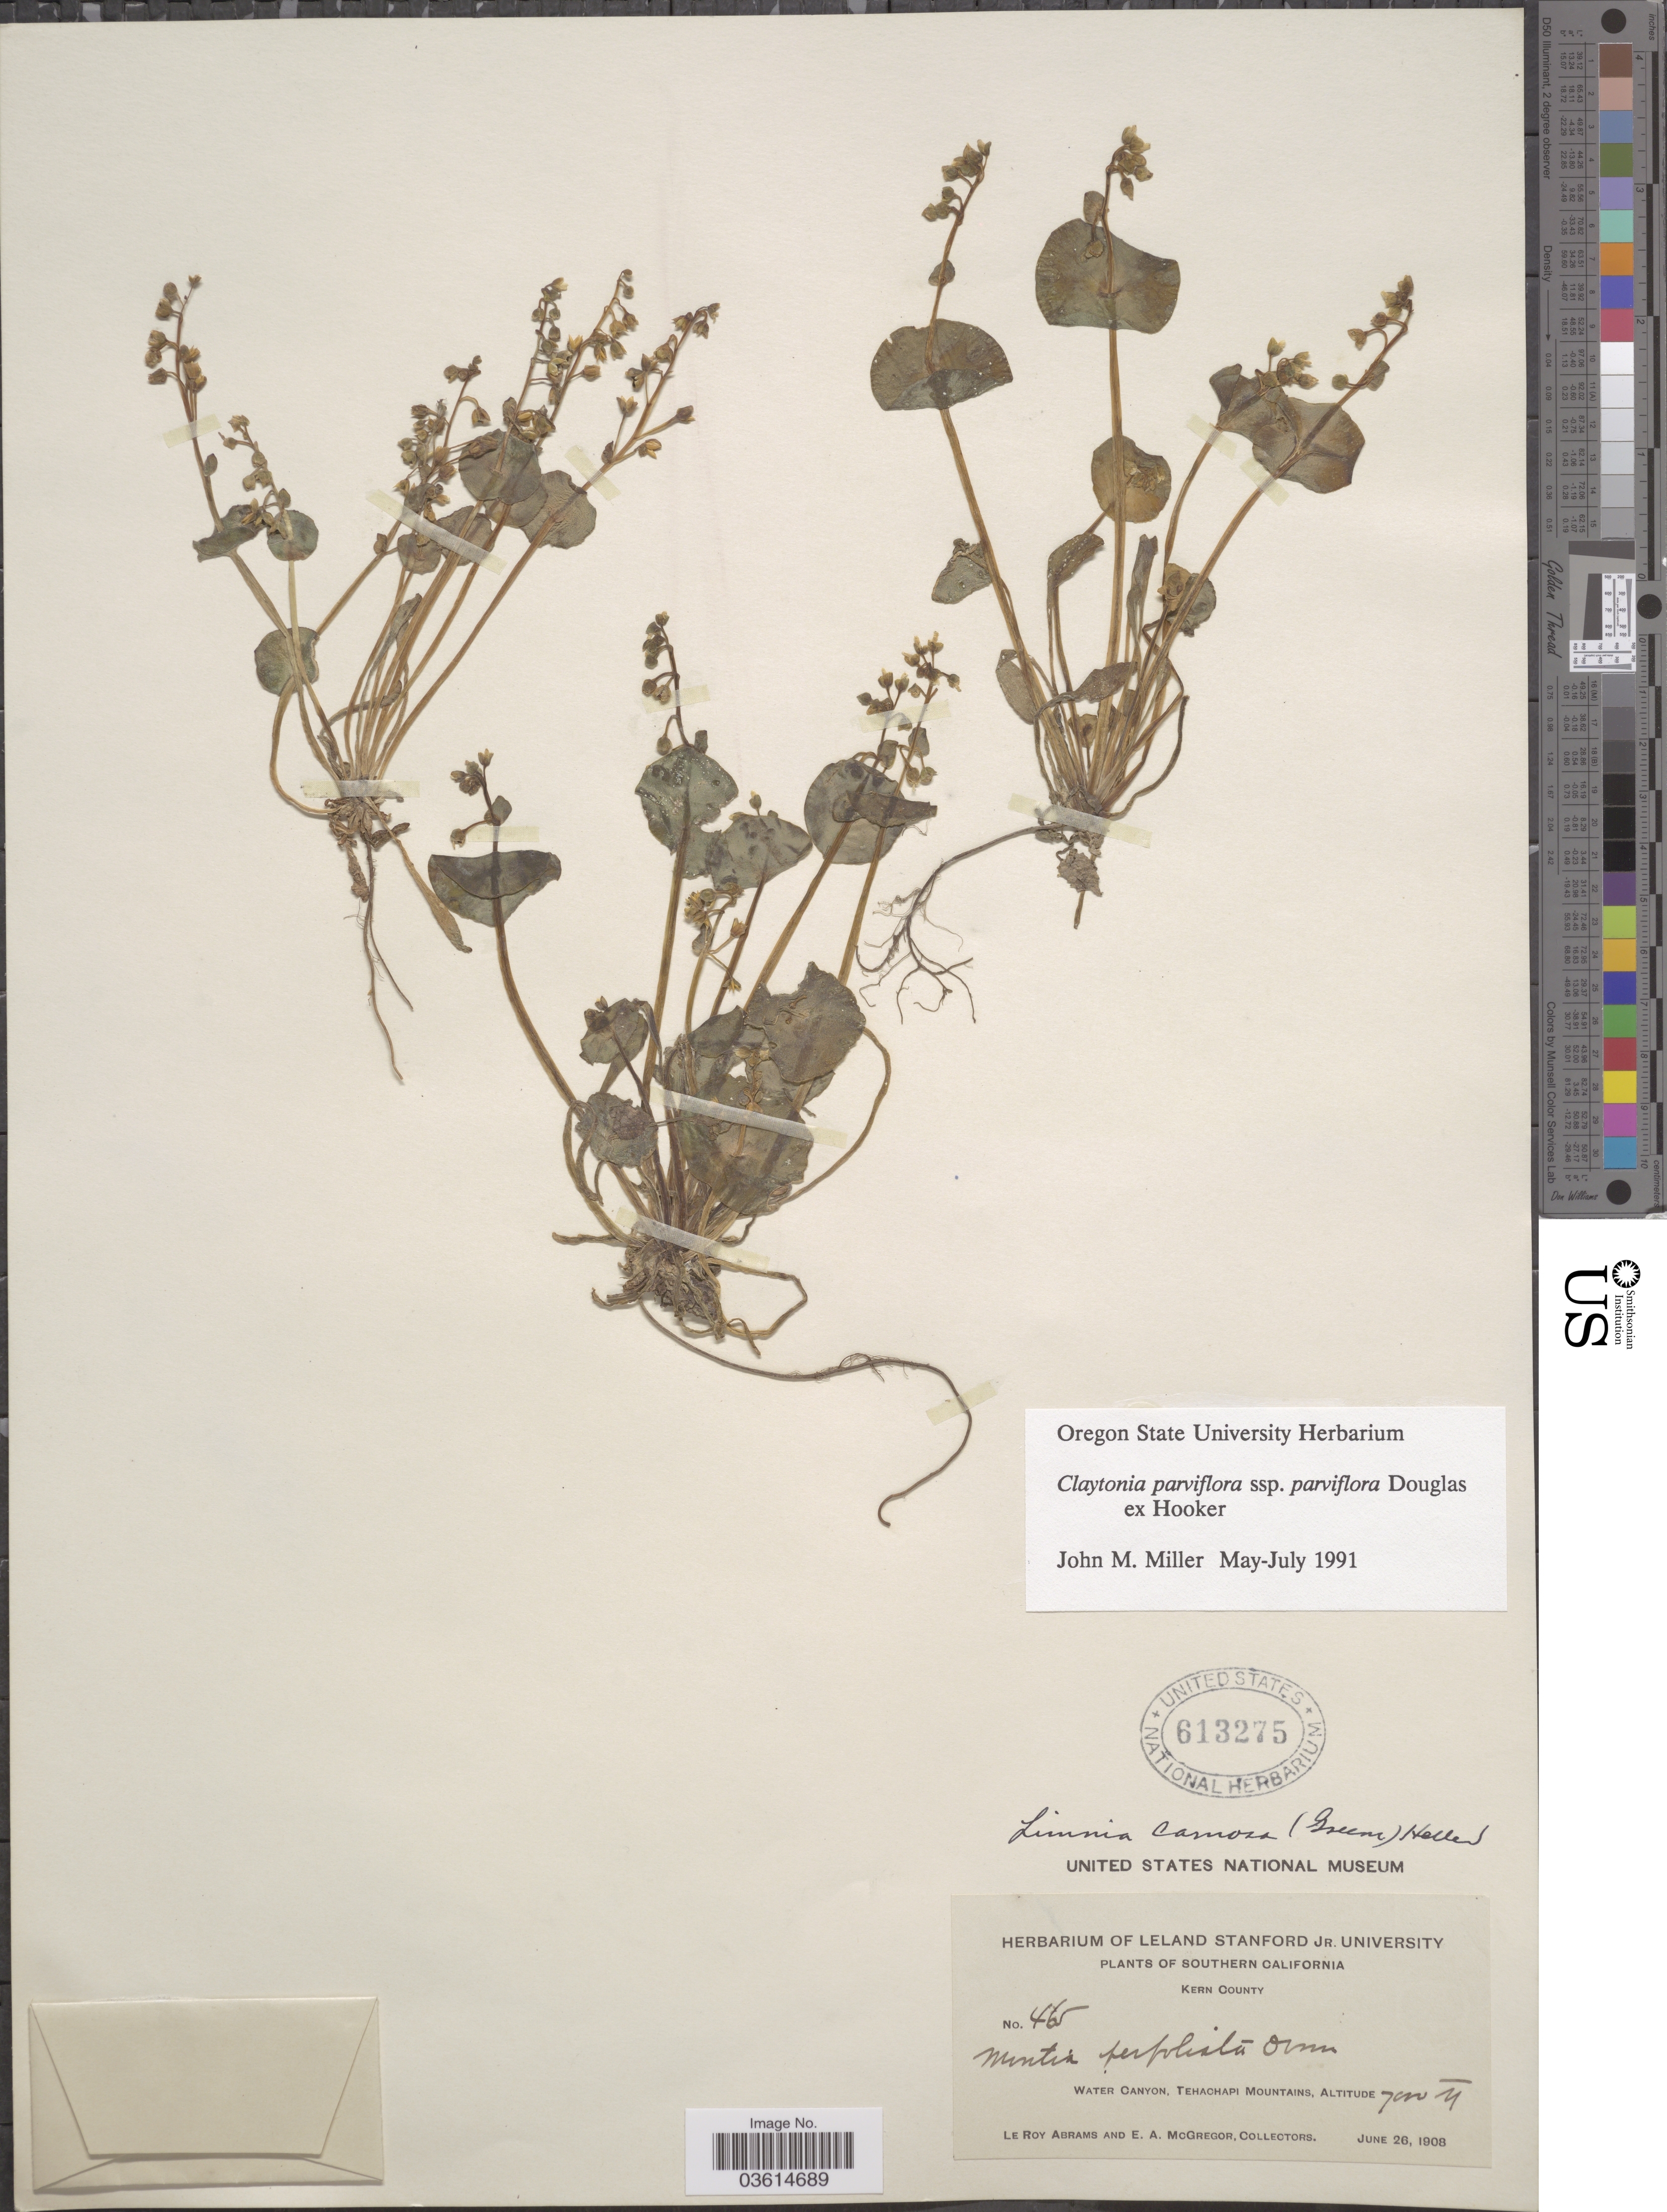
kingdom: Plantae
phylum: Tracheophyta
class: Magnoliopsida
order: Caryophyllales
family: Montiaceae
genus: Claytonia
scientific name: Claytonia parviflora subsp. parviflora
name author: Douglas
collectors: L. Abrams & E. A. McGregor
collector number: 465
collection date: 1908-06-26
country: United States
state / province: California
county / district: Kern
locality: Southern California. Kern County. Water Canyon, Tehachapi Mountains.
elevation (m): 2134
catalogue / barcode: US 613275